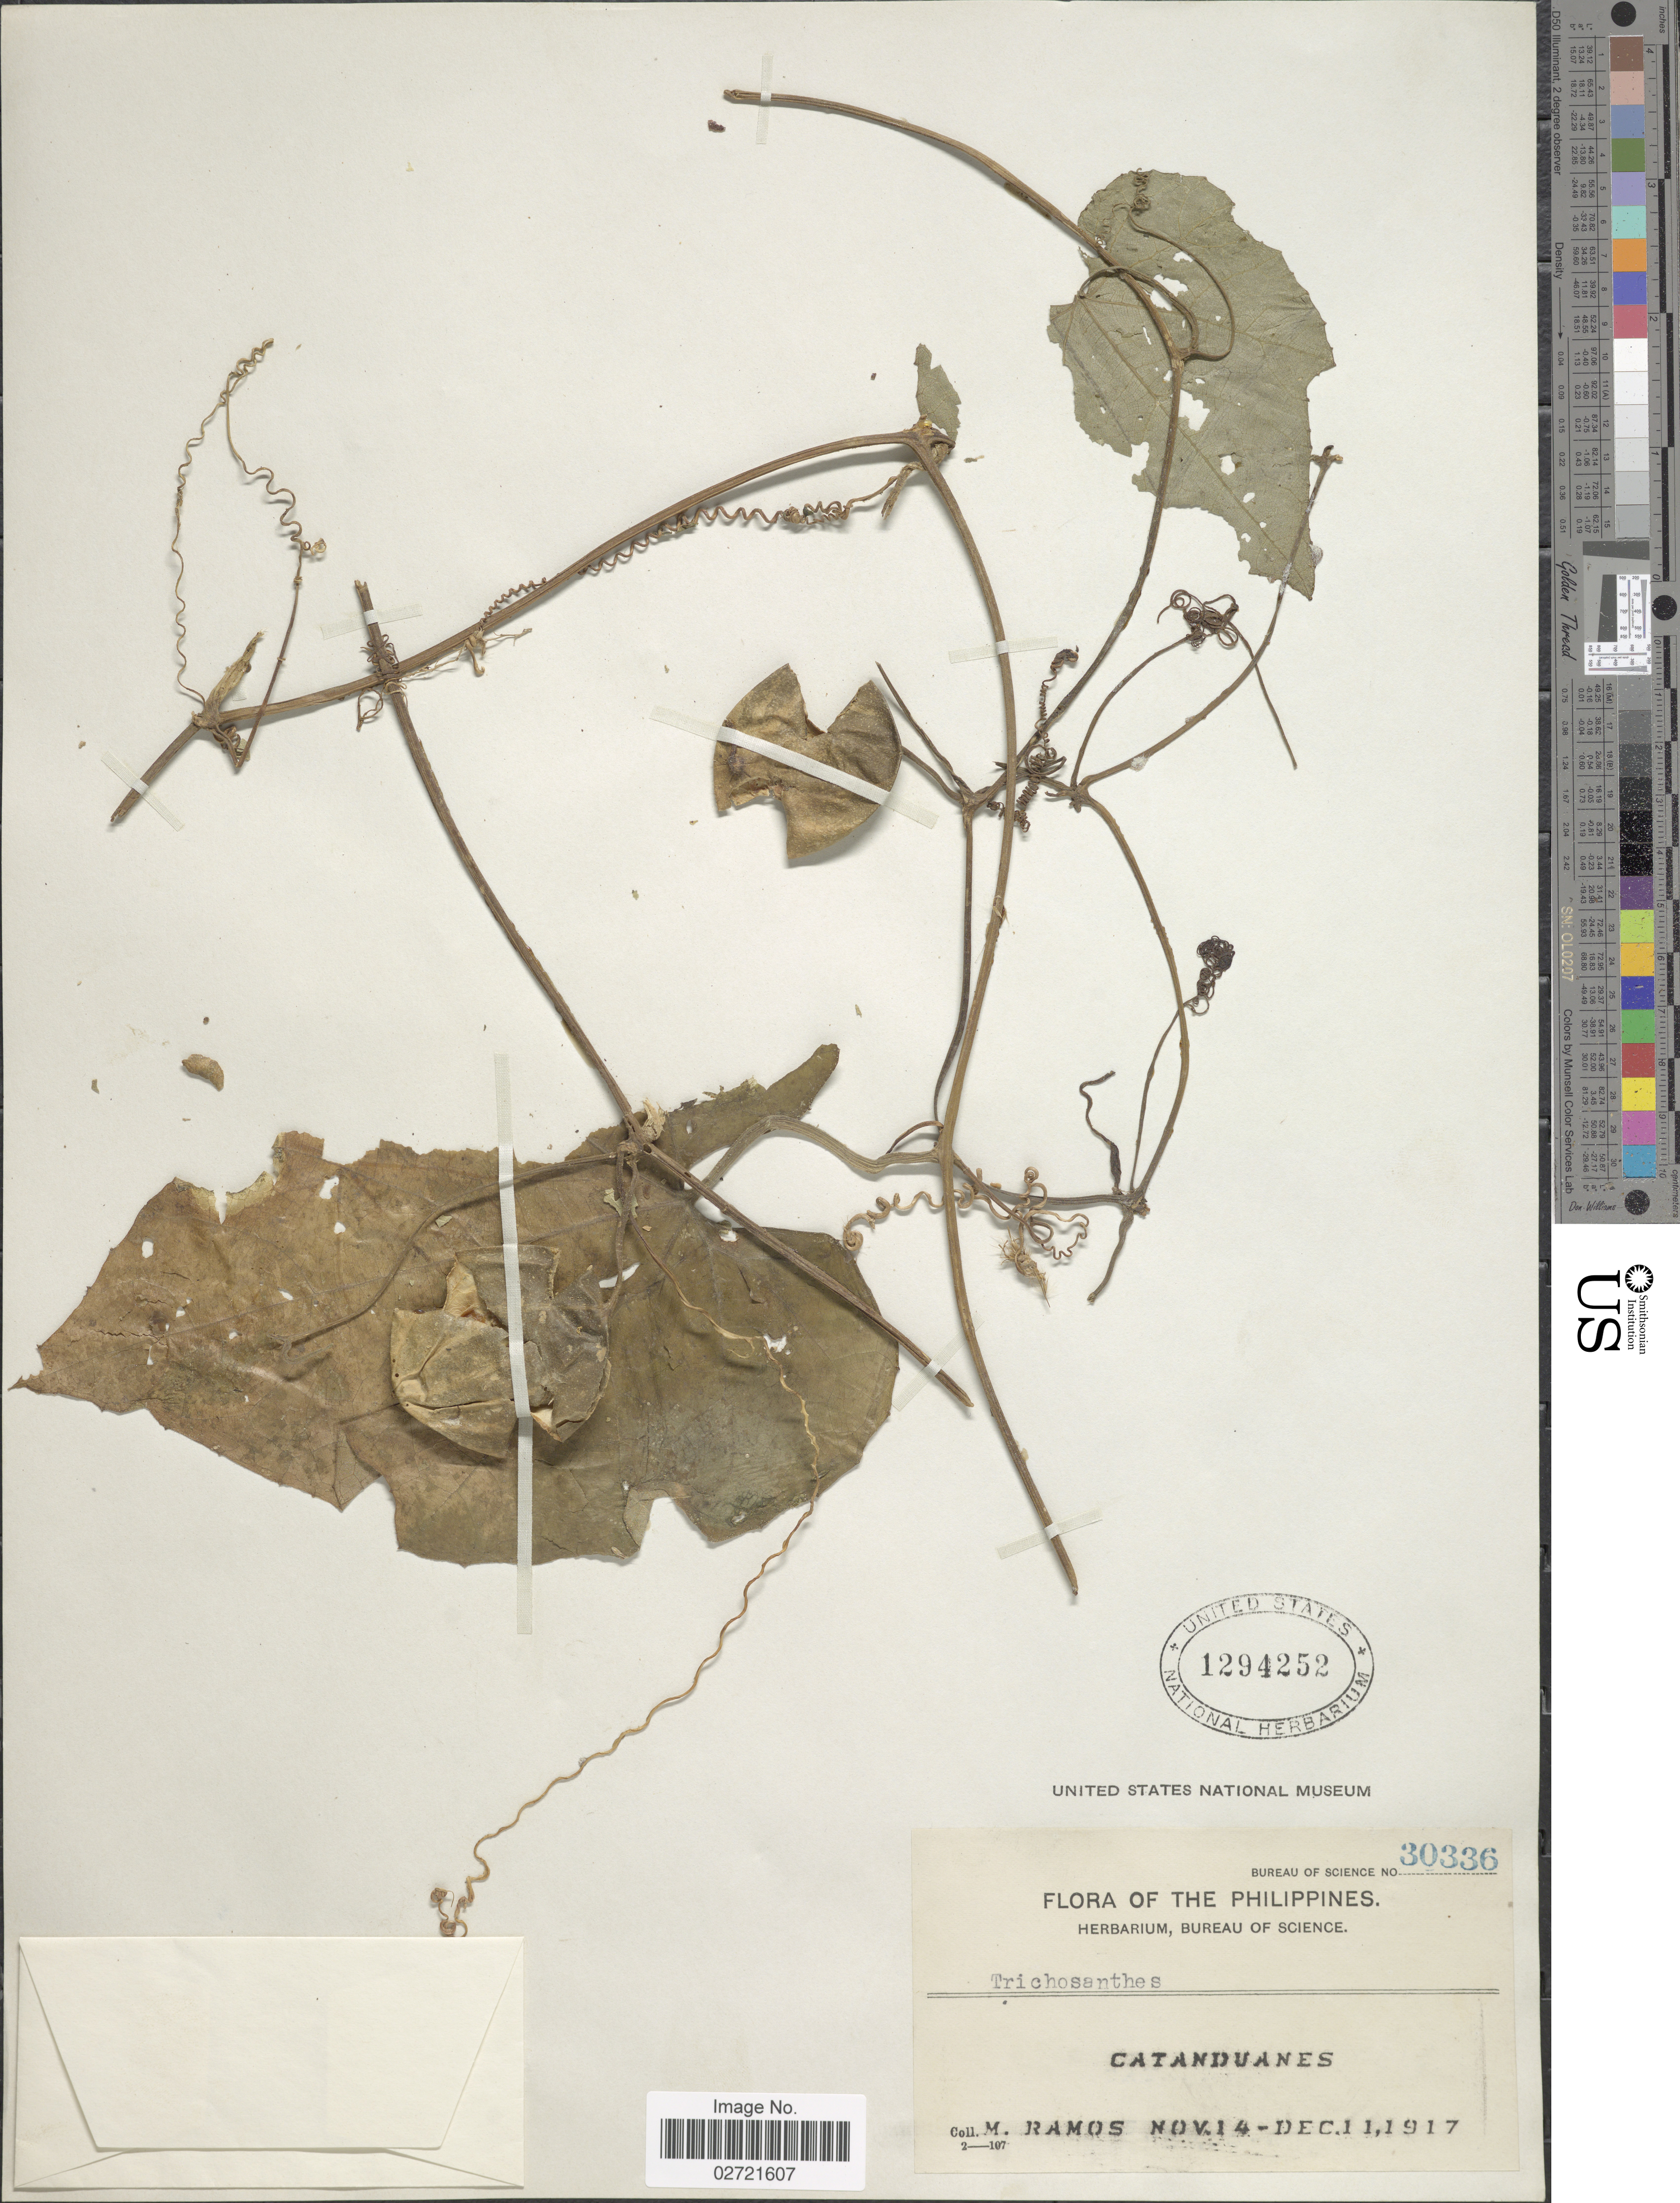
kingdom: Plantae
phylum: Tracheophyta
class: Magnoliopsida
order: Cucurbitales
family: Cucurbitaceae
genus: Trichosanthes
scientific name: Trichosanthes sp.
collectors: M. Ramos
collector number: Bureau of Science 30336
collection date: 1917-11-14/1917-12-01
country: Philippines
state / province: Bicol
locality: Catanduanes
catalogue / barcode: US 1294252